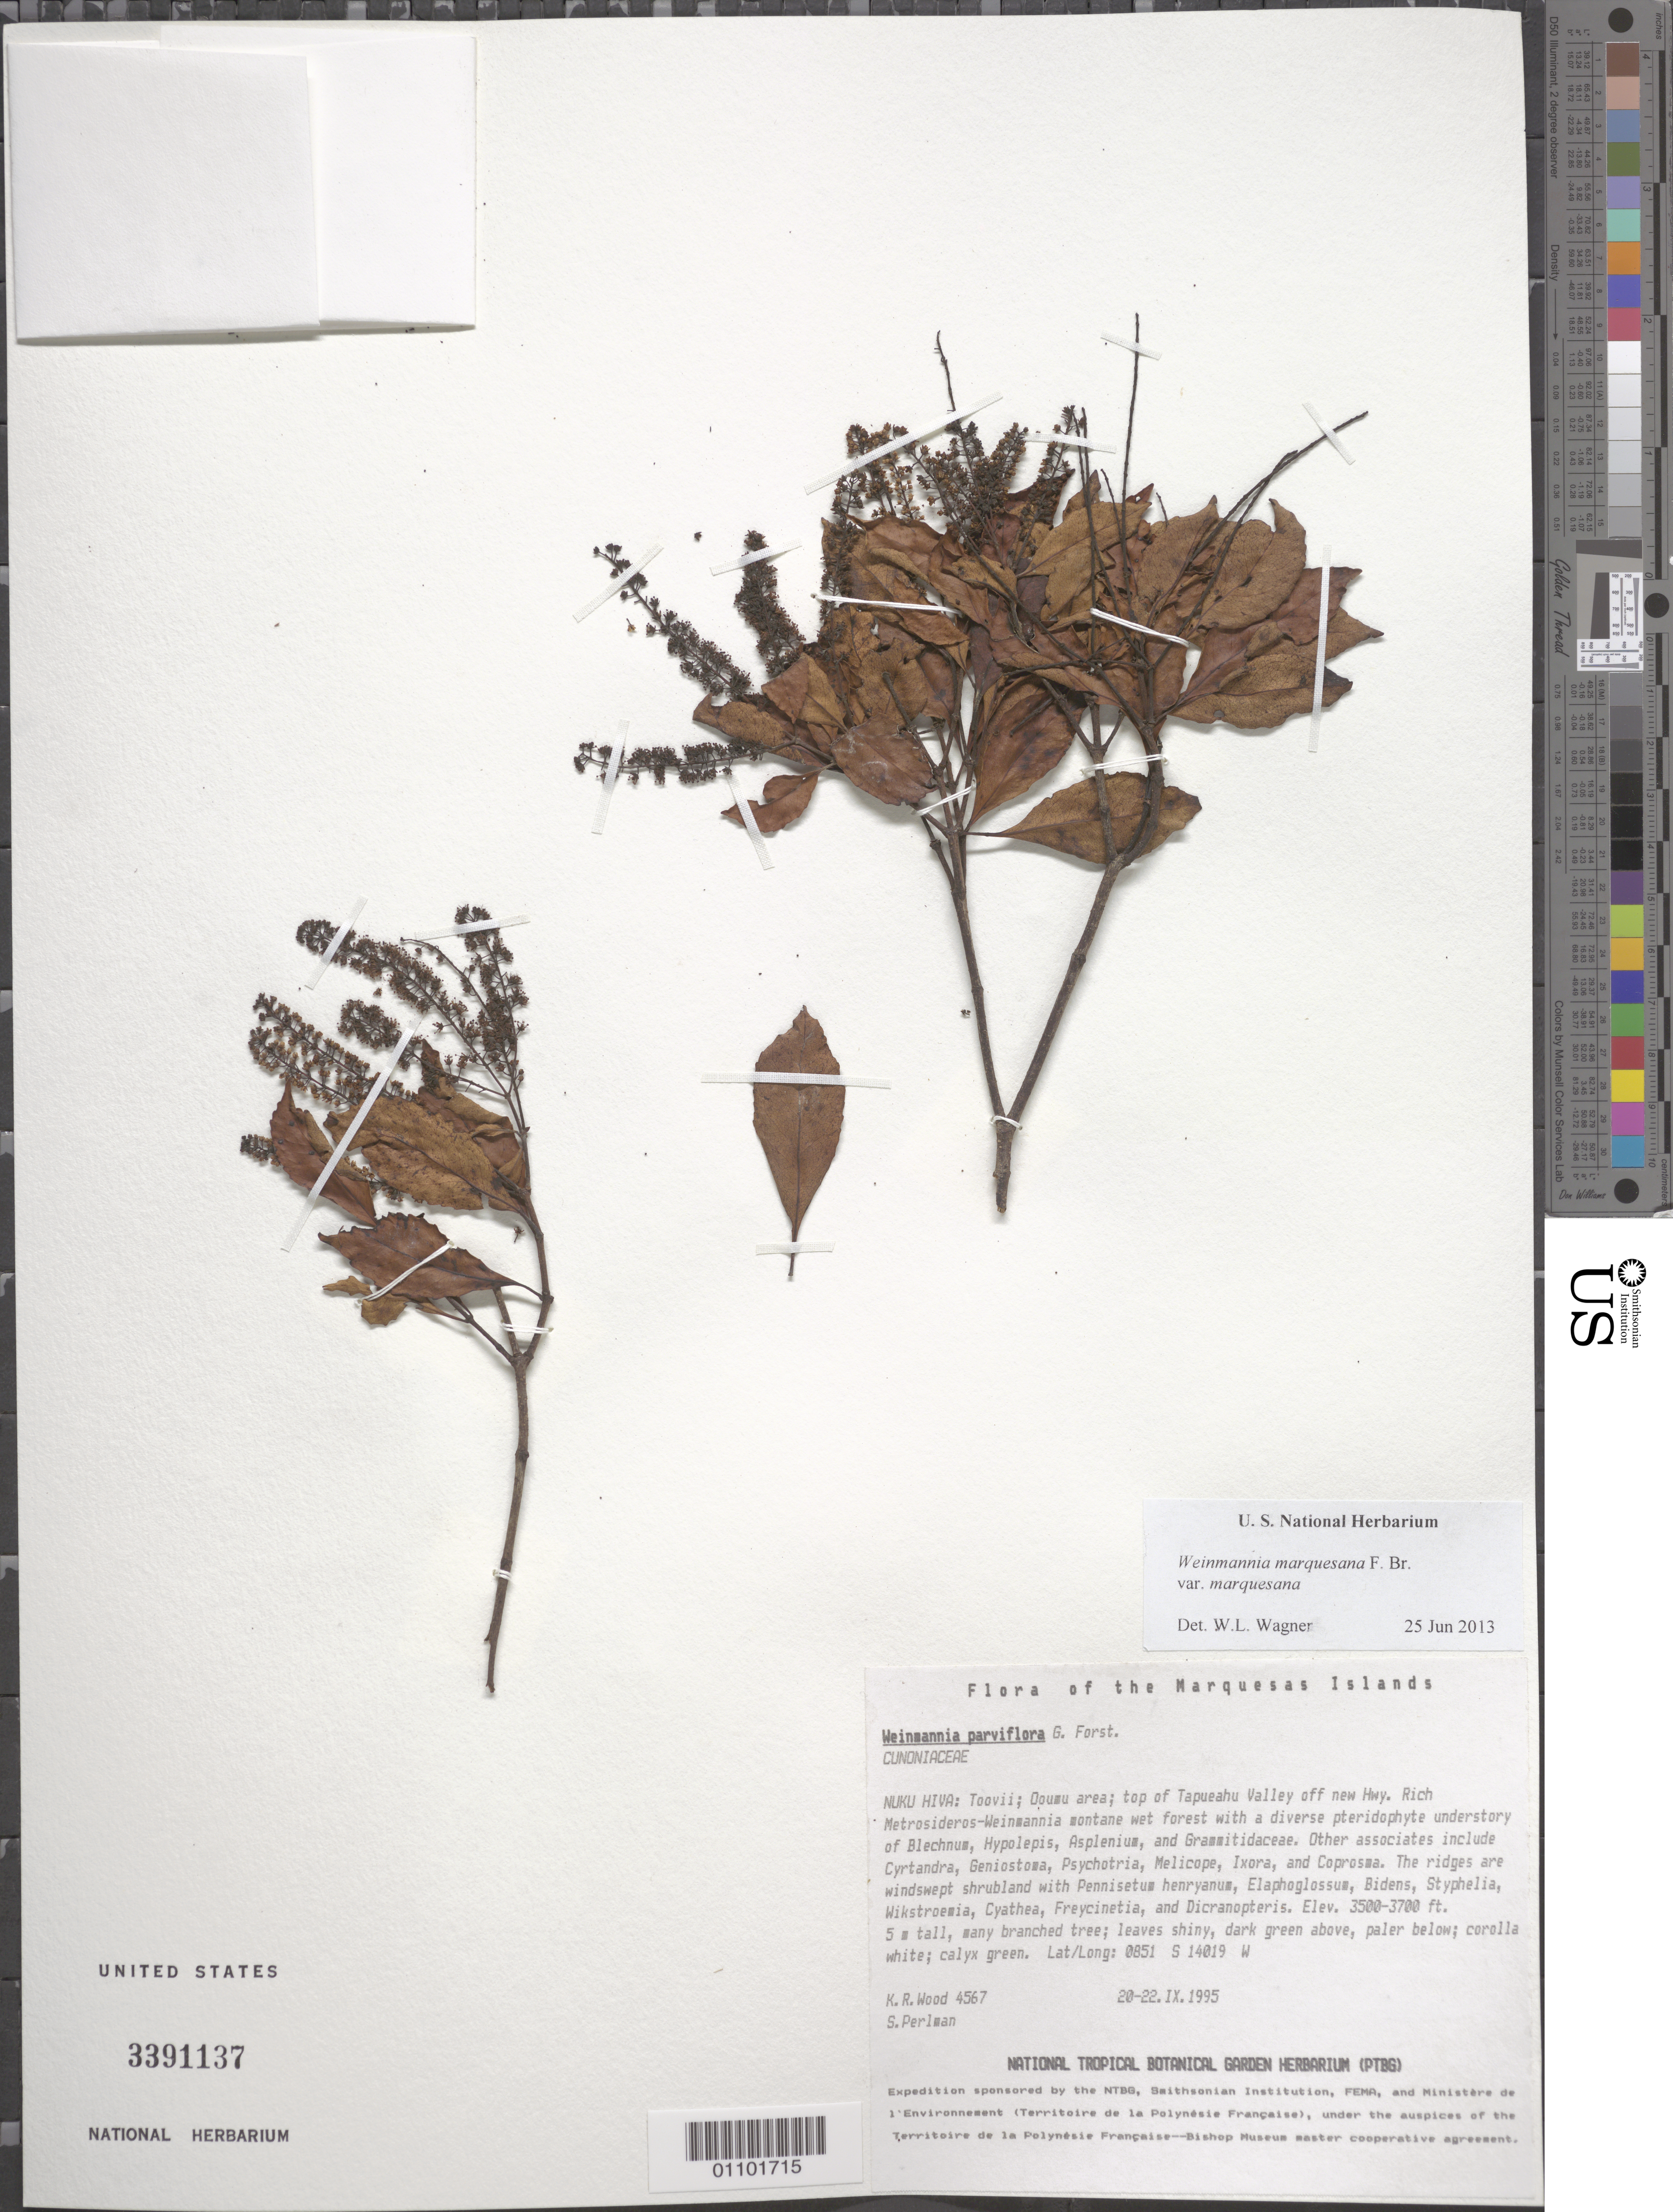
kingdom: Plantae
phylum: Tracheophyta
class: Magnoliopsida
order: Oxalidales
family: Cunoniaceae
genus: Pterophylla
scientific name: Pterophylla marquesana var. marquesana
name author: (F. Br.) Pillon & H.C. Hopkins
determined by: Wagner, W. L., (BOT), Smithsonian Institution - National Museum of Natural History (UNITED STATES)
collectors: K. R. Wood & S. P. Perlman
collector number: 4567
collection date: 1995-09-20/1995-09-22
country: French Polynesia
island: Nuku Hiva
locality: Toovii, Ooumu area, top of Tapueahu Valley off new hwy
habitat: Metrosideros-Weinmannia montane wet forests w/ diverse pteridophyte understory (Blechnum, Hypolepis, Asplenium, Grammitidaceae)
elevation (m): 1067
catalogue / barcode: US 3391137